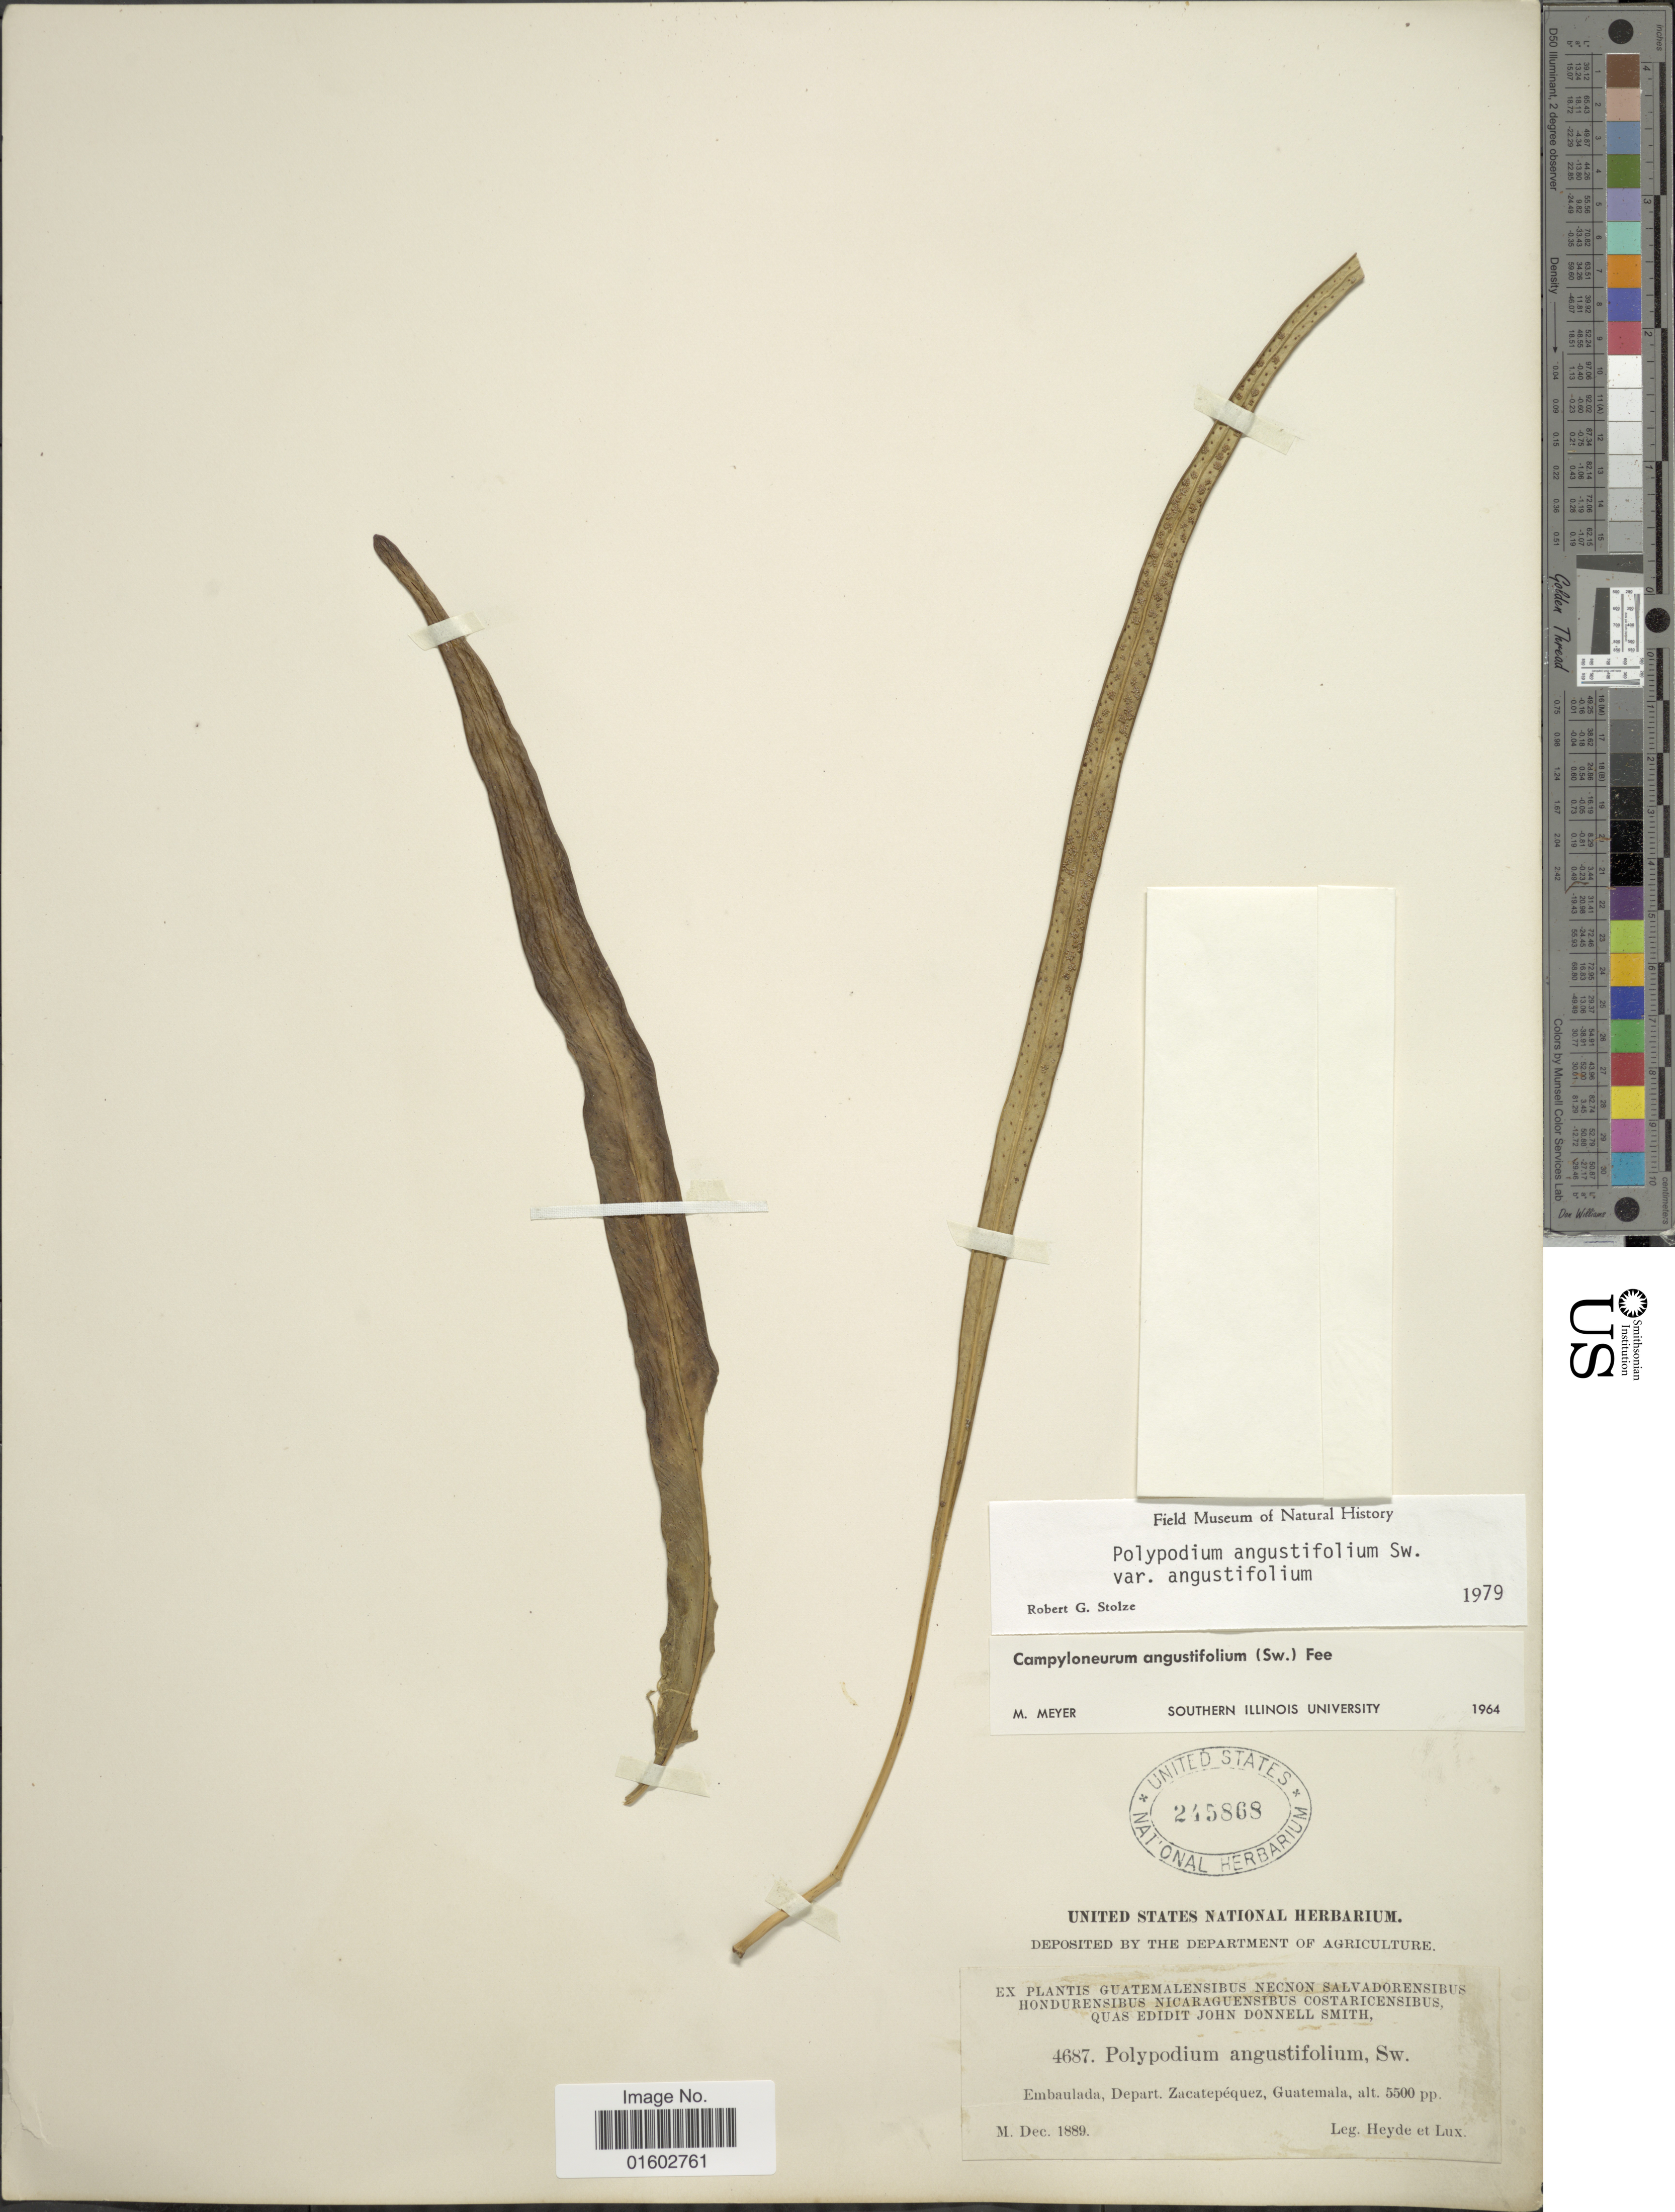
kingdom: Plantae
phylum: Tracheophyta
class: Polypodiopsida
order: Polypodiales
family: Polypodiaceae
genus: Campyloneurum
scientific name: Campyloneurum angustifolium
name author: (Sw.) Fée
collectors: Heyde & Lux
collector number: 4687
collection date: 1889-12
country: Guatemala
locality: Embaulda, Depart. Zacatepequez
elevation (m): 1676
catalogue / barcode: US 245868